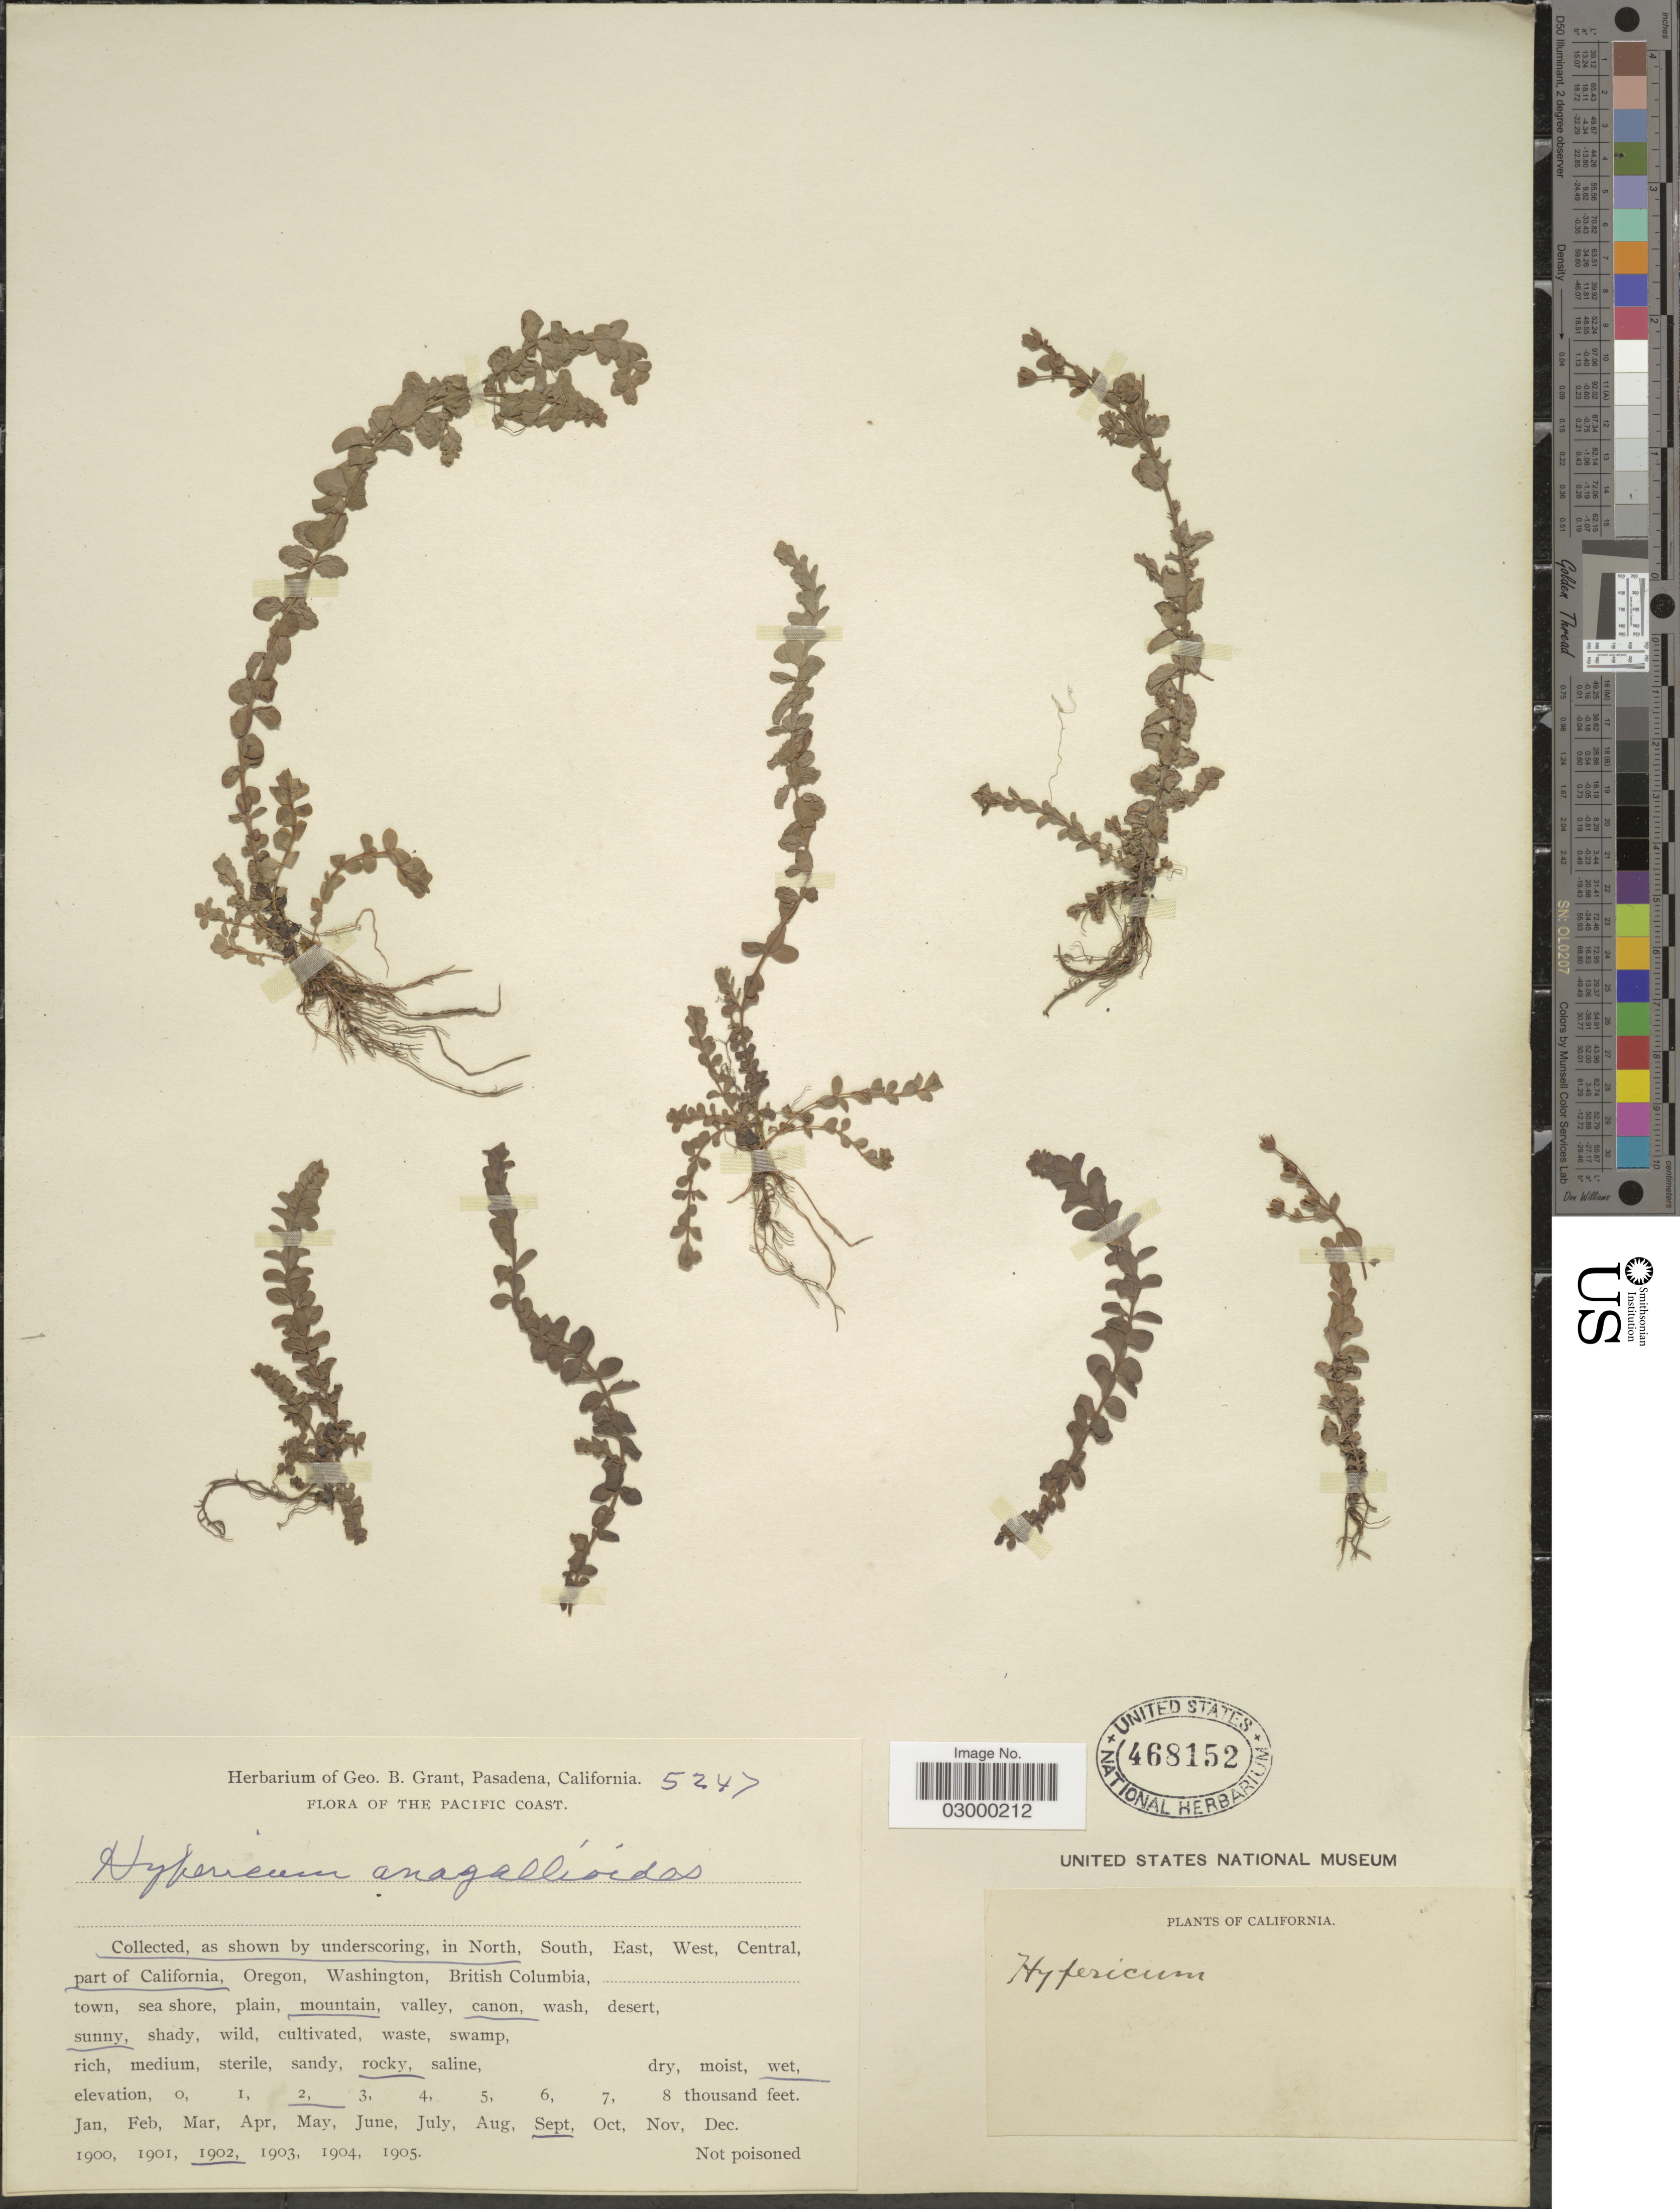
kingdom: Plantae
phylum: Tracheophyta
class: Magnoliopsida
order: Malpighiales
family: Hypericaceae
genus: Hypericum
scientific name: Hypericum anagalloides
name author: Cham. & Schltdl.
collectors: ex herb. Geo. B. Grant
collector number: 5247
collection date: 1902-09-02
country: United States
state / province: California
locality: The Pacific Coast, North part of California.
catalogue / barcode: US 468152